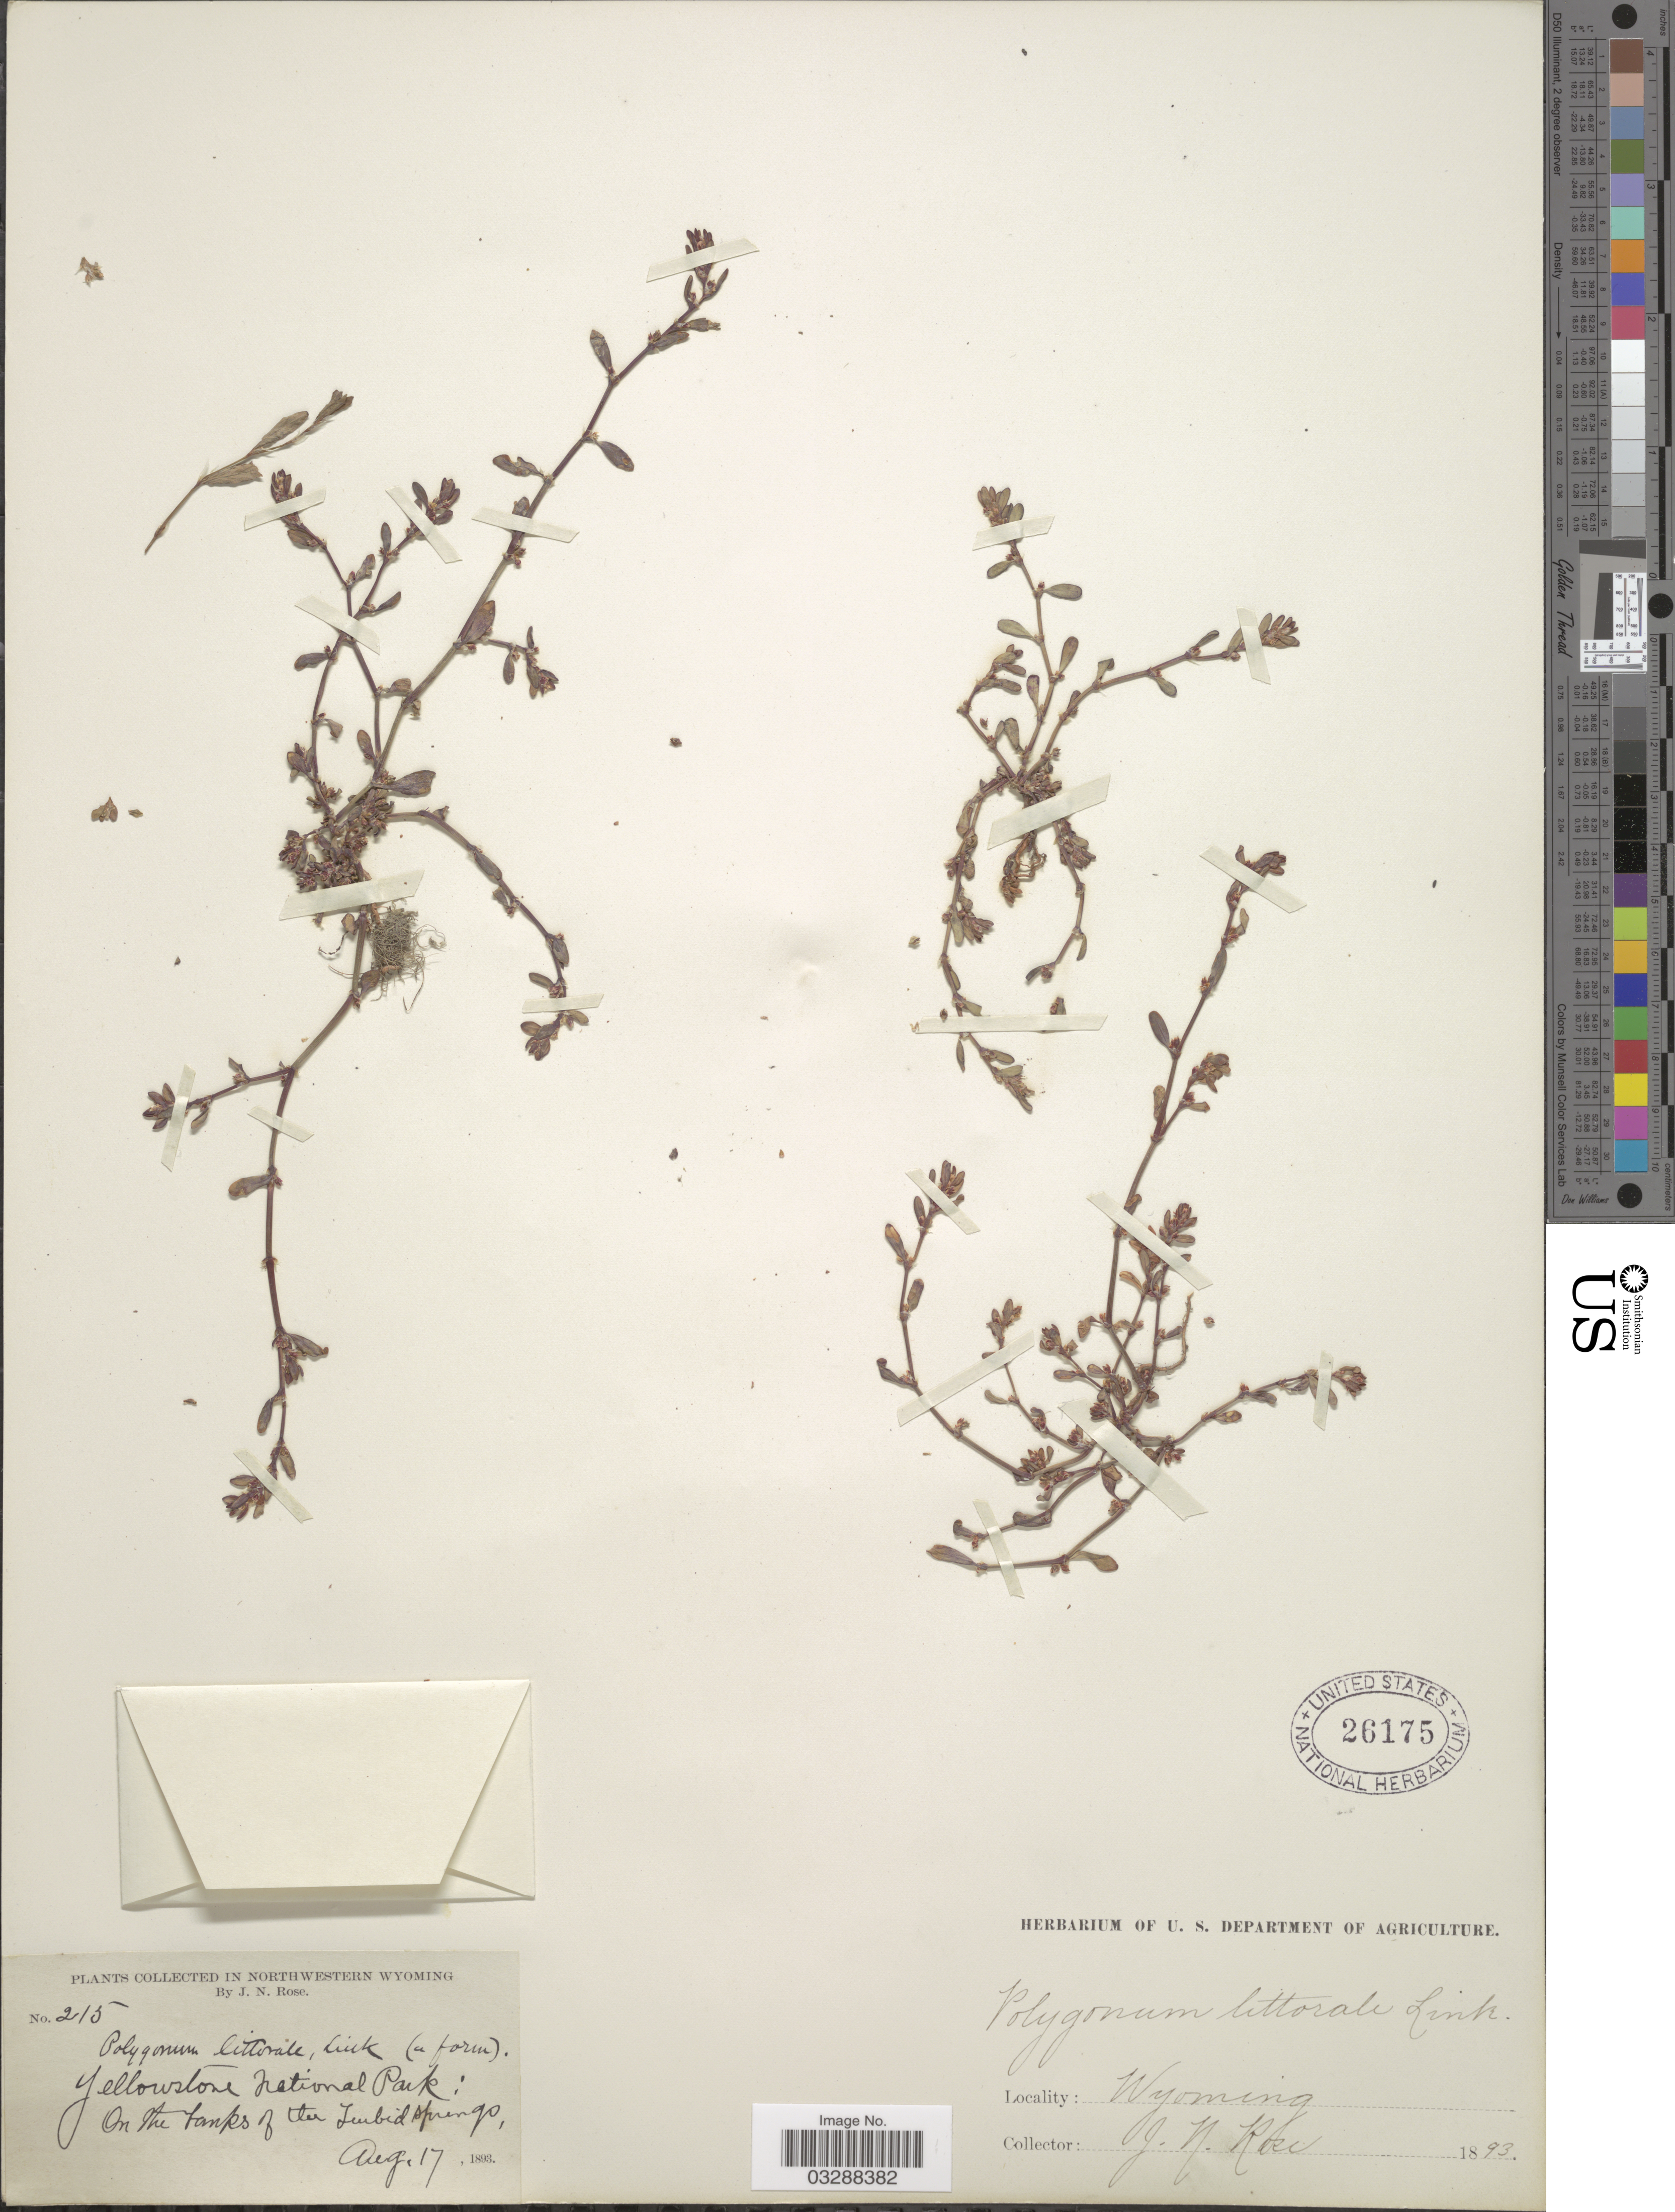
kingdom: Plantae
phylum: Tracheophyta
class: Magnoliopsida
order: Caryophyllales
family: Polygonaceae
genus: Polygonum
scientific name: Polygonum buxiforme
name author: Small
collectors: J. N. Rose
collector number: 215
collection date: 1893-08-17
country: United States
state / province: Wyoming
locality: Northwestern Wyoming, Yellowstone National Park: On the banks of the Turbid Springs.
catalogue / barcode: US 26175